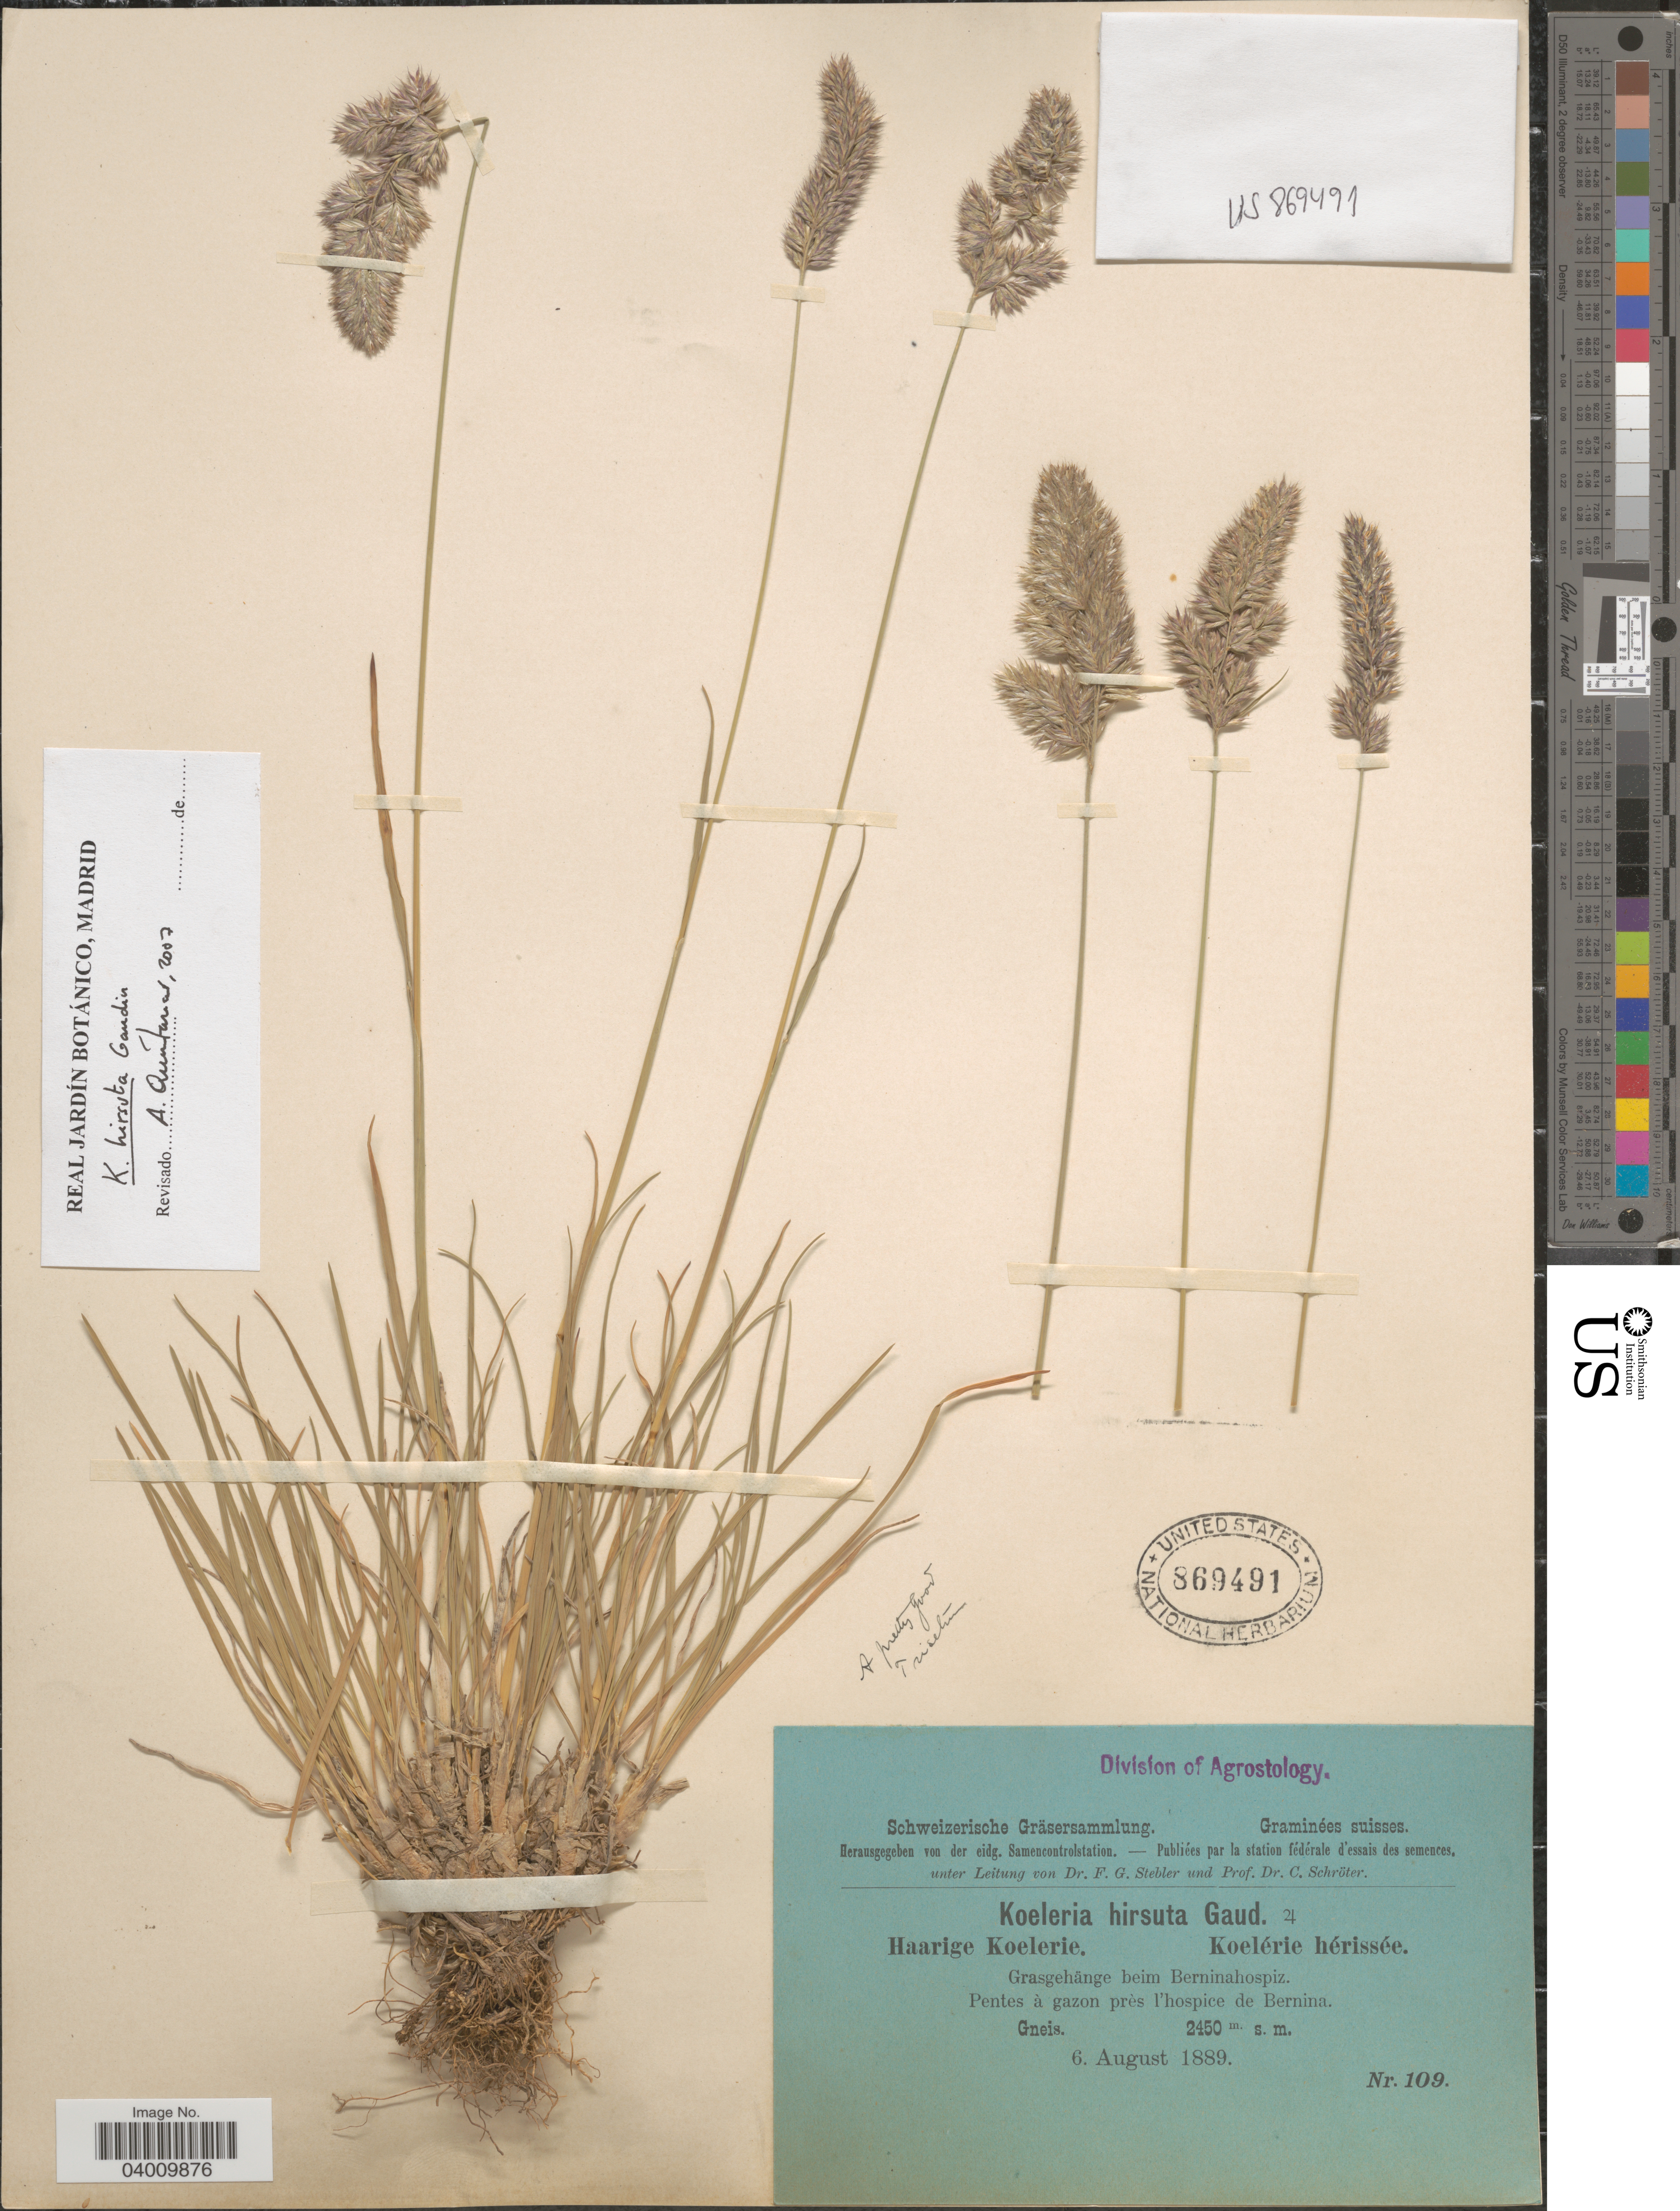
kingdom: Plantae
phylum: Tracheophyta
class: Liliopsida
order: Poales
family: Poaceae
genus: Koeleria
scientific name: Koeleria hirsuta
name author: Gaudin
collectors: Stebler, F.G. & Schröter, C.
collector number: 109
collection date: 1889-08-06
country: Switzerland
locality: Suisses. Grasgehänge beim Berninahospiz. Pentes à gazon près l'hospice de Bernina. Gneis.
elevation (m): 2450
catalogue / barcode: US 869491